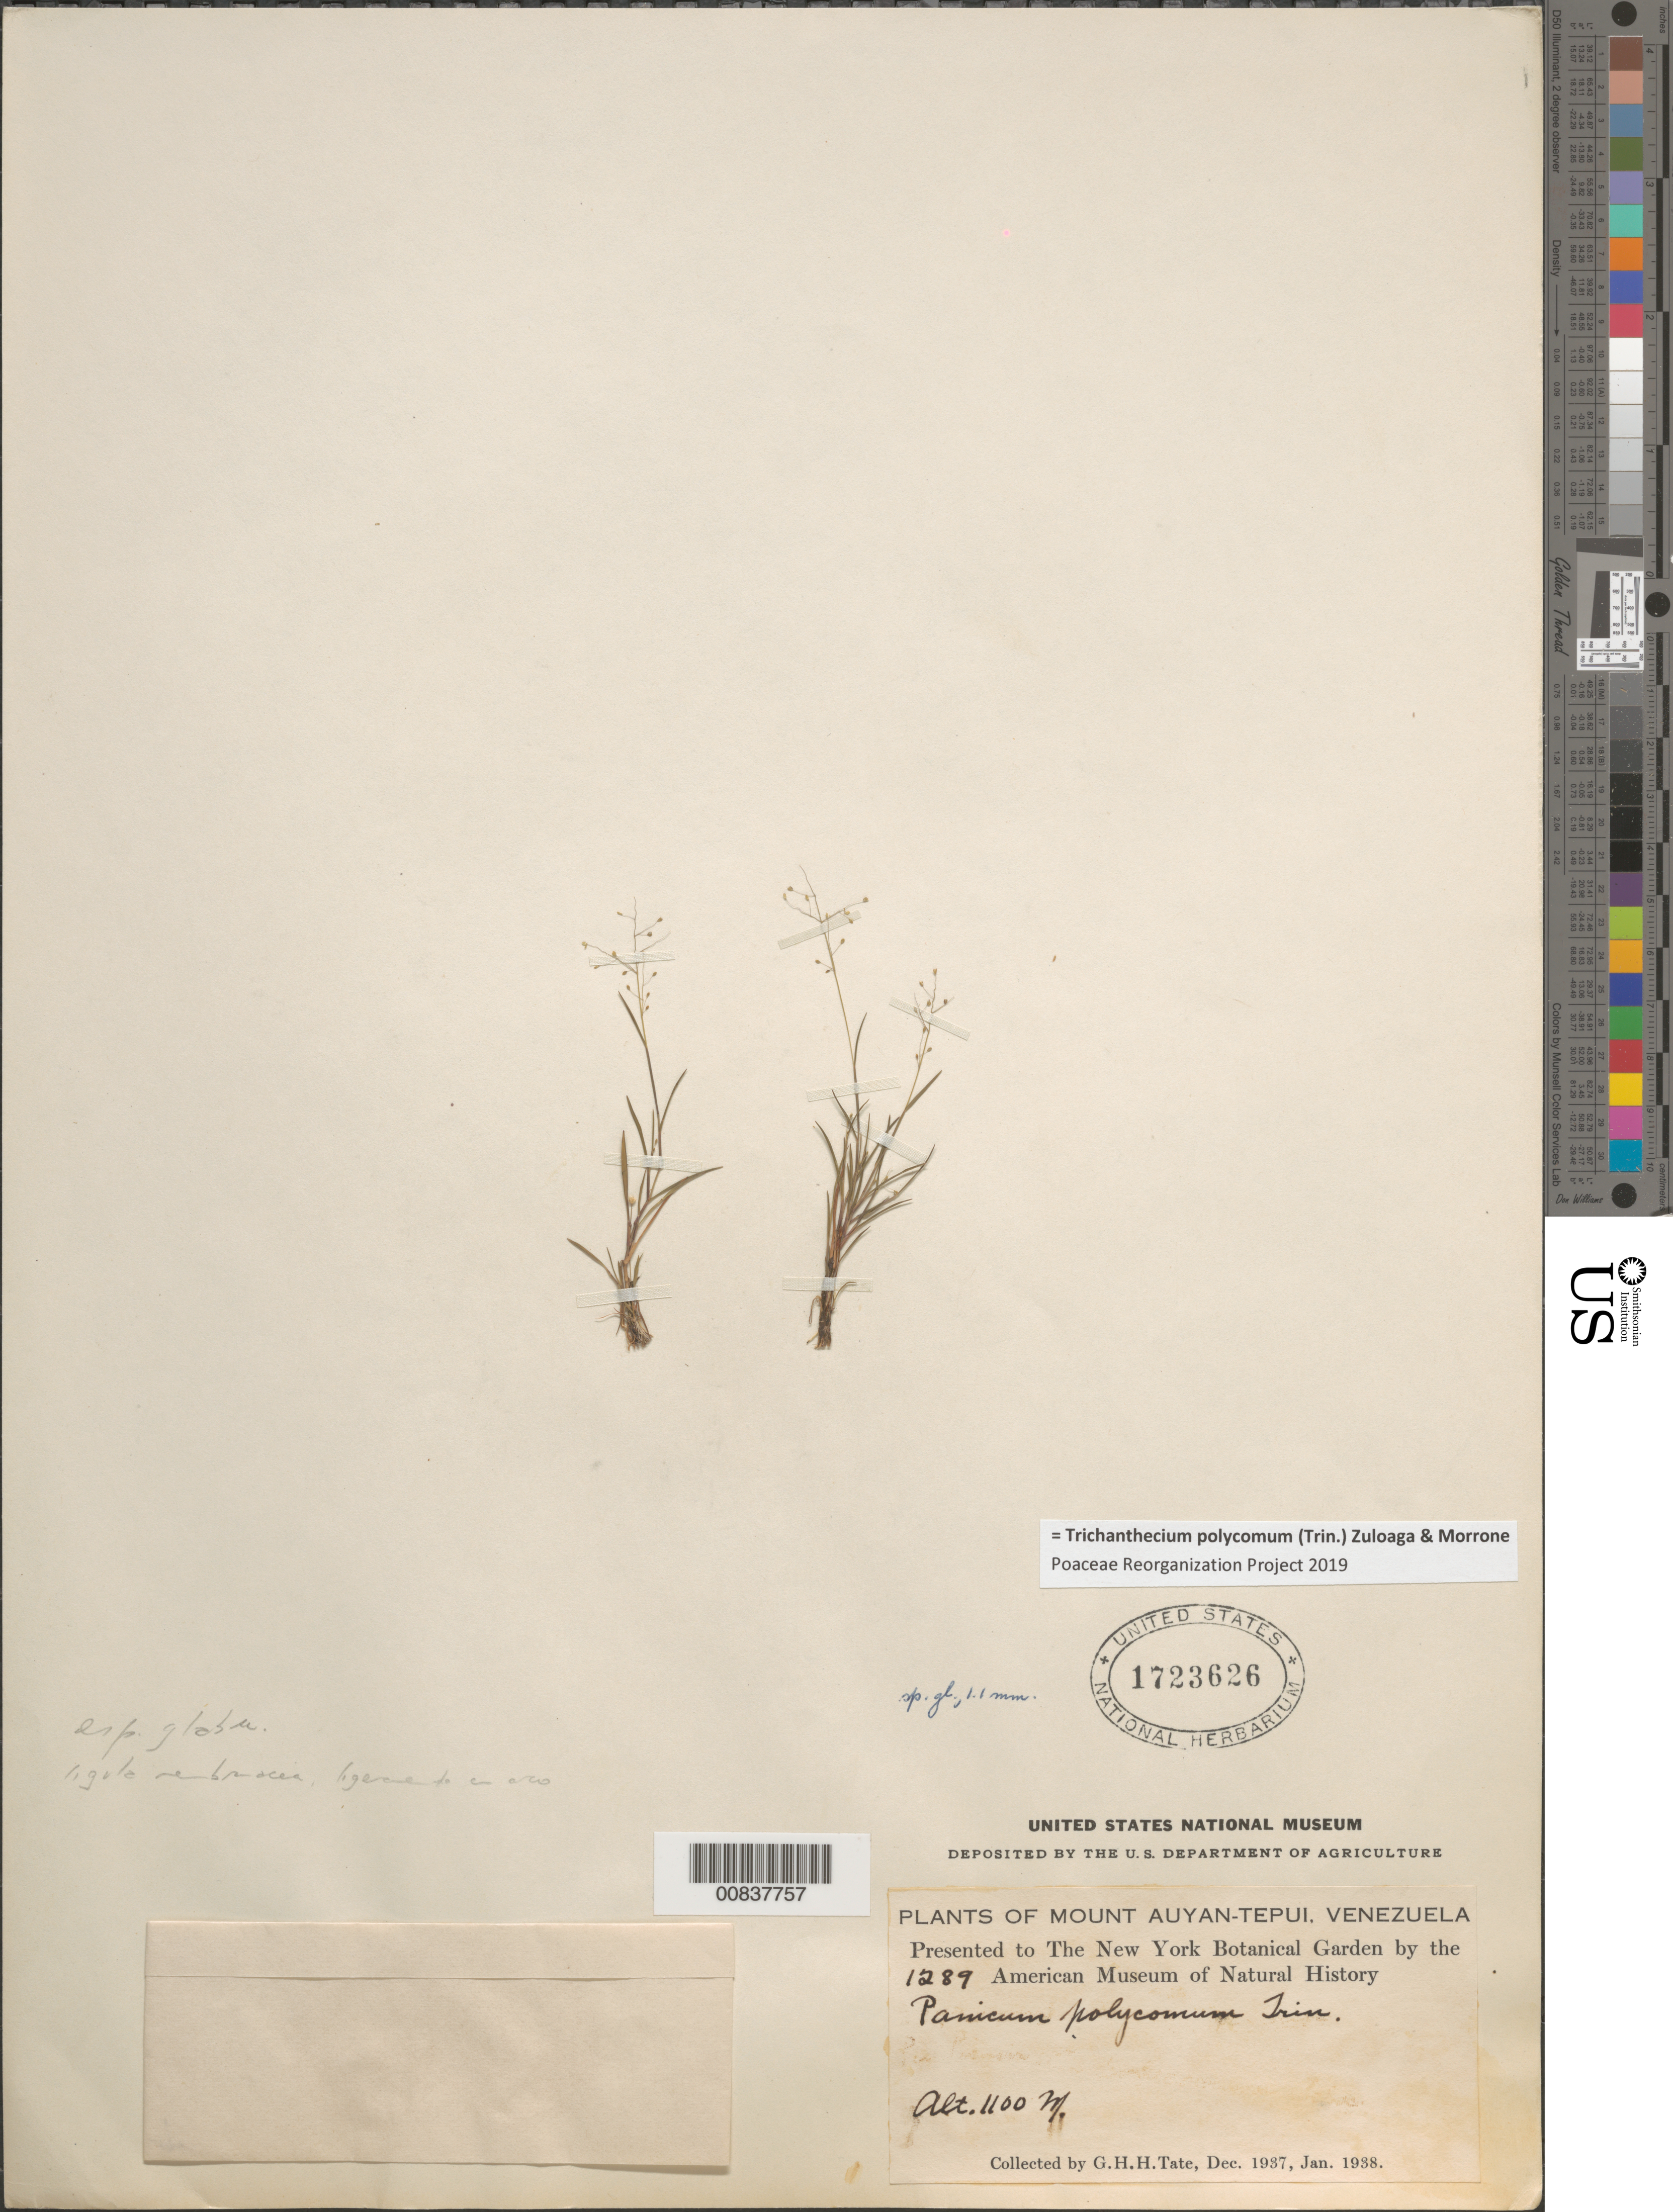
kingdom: Plantae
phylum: Tracheophyta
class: Liliopsida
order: Poales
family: Poaceae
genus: Trichanthecium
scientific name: Trichanthecium polycomum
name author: (Trin.) Zuloaga & Morrone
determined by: Poaceae Reorganization Project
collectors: G. H. H.Tate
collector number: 1289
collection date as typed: Dec-37 to Jan-38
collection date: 1937-12/1938-01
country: Venezuela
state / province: Bolívar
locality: Mt. Auyan-tepuí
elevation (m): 1100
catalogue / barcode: US 1723626